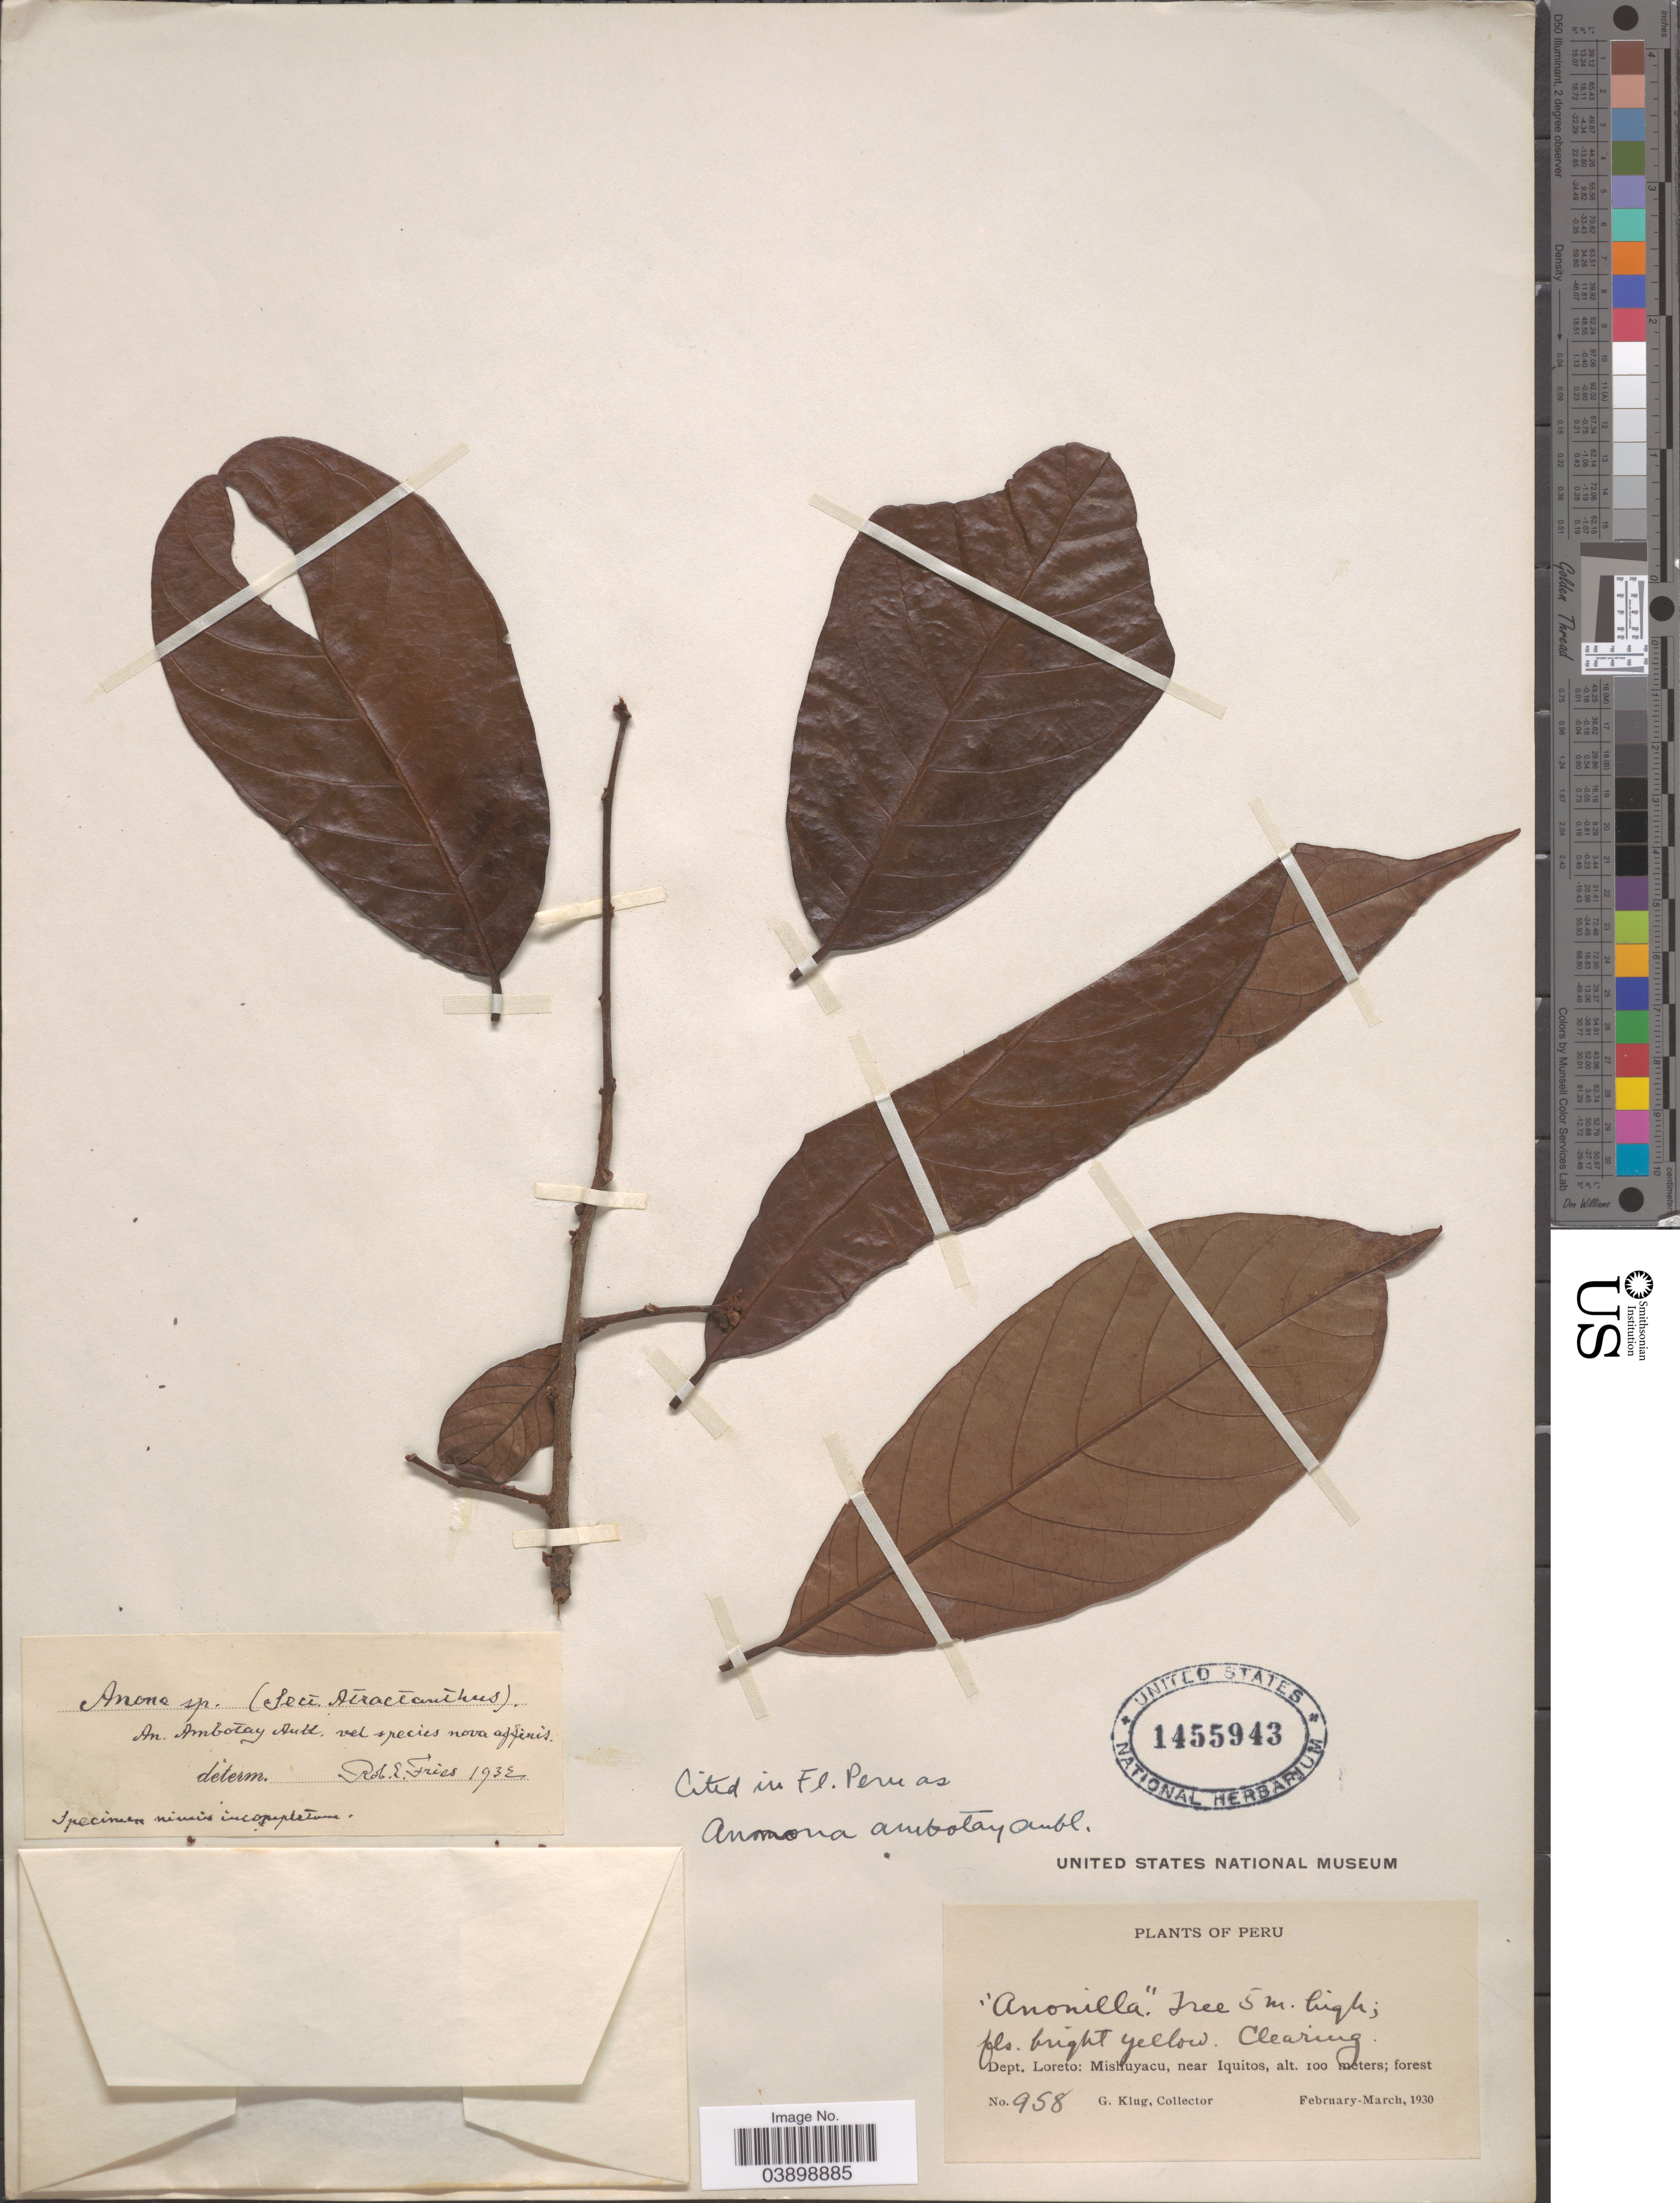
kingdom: Plantae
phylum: Tracheophyta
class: Magnoliopsida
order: Magnoliales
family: Annonaceae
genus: Annona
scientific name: Annona ambotay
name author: Aubl.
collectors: G. Klug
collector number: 958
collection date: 1930-02/1930-03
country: Peru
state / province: Loreto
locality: Dept. Loreto: Mishuyacu, near Iquitos.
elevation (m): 100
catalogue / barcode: US 1455943